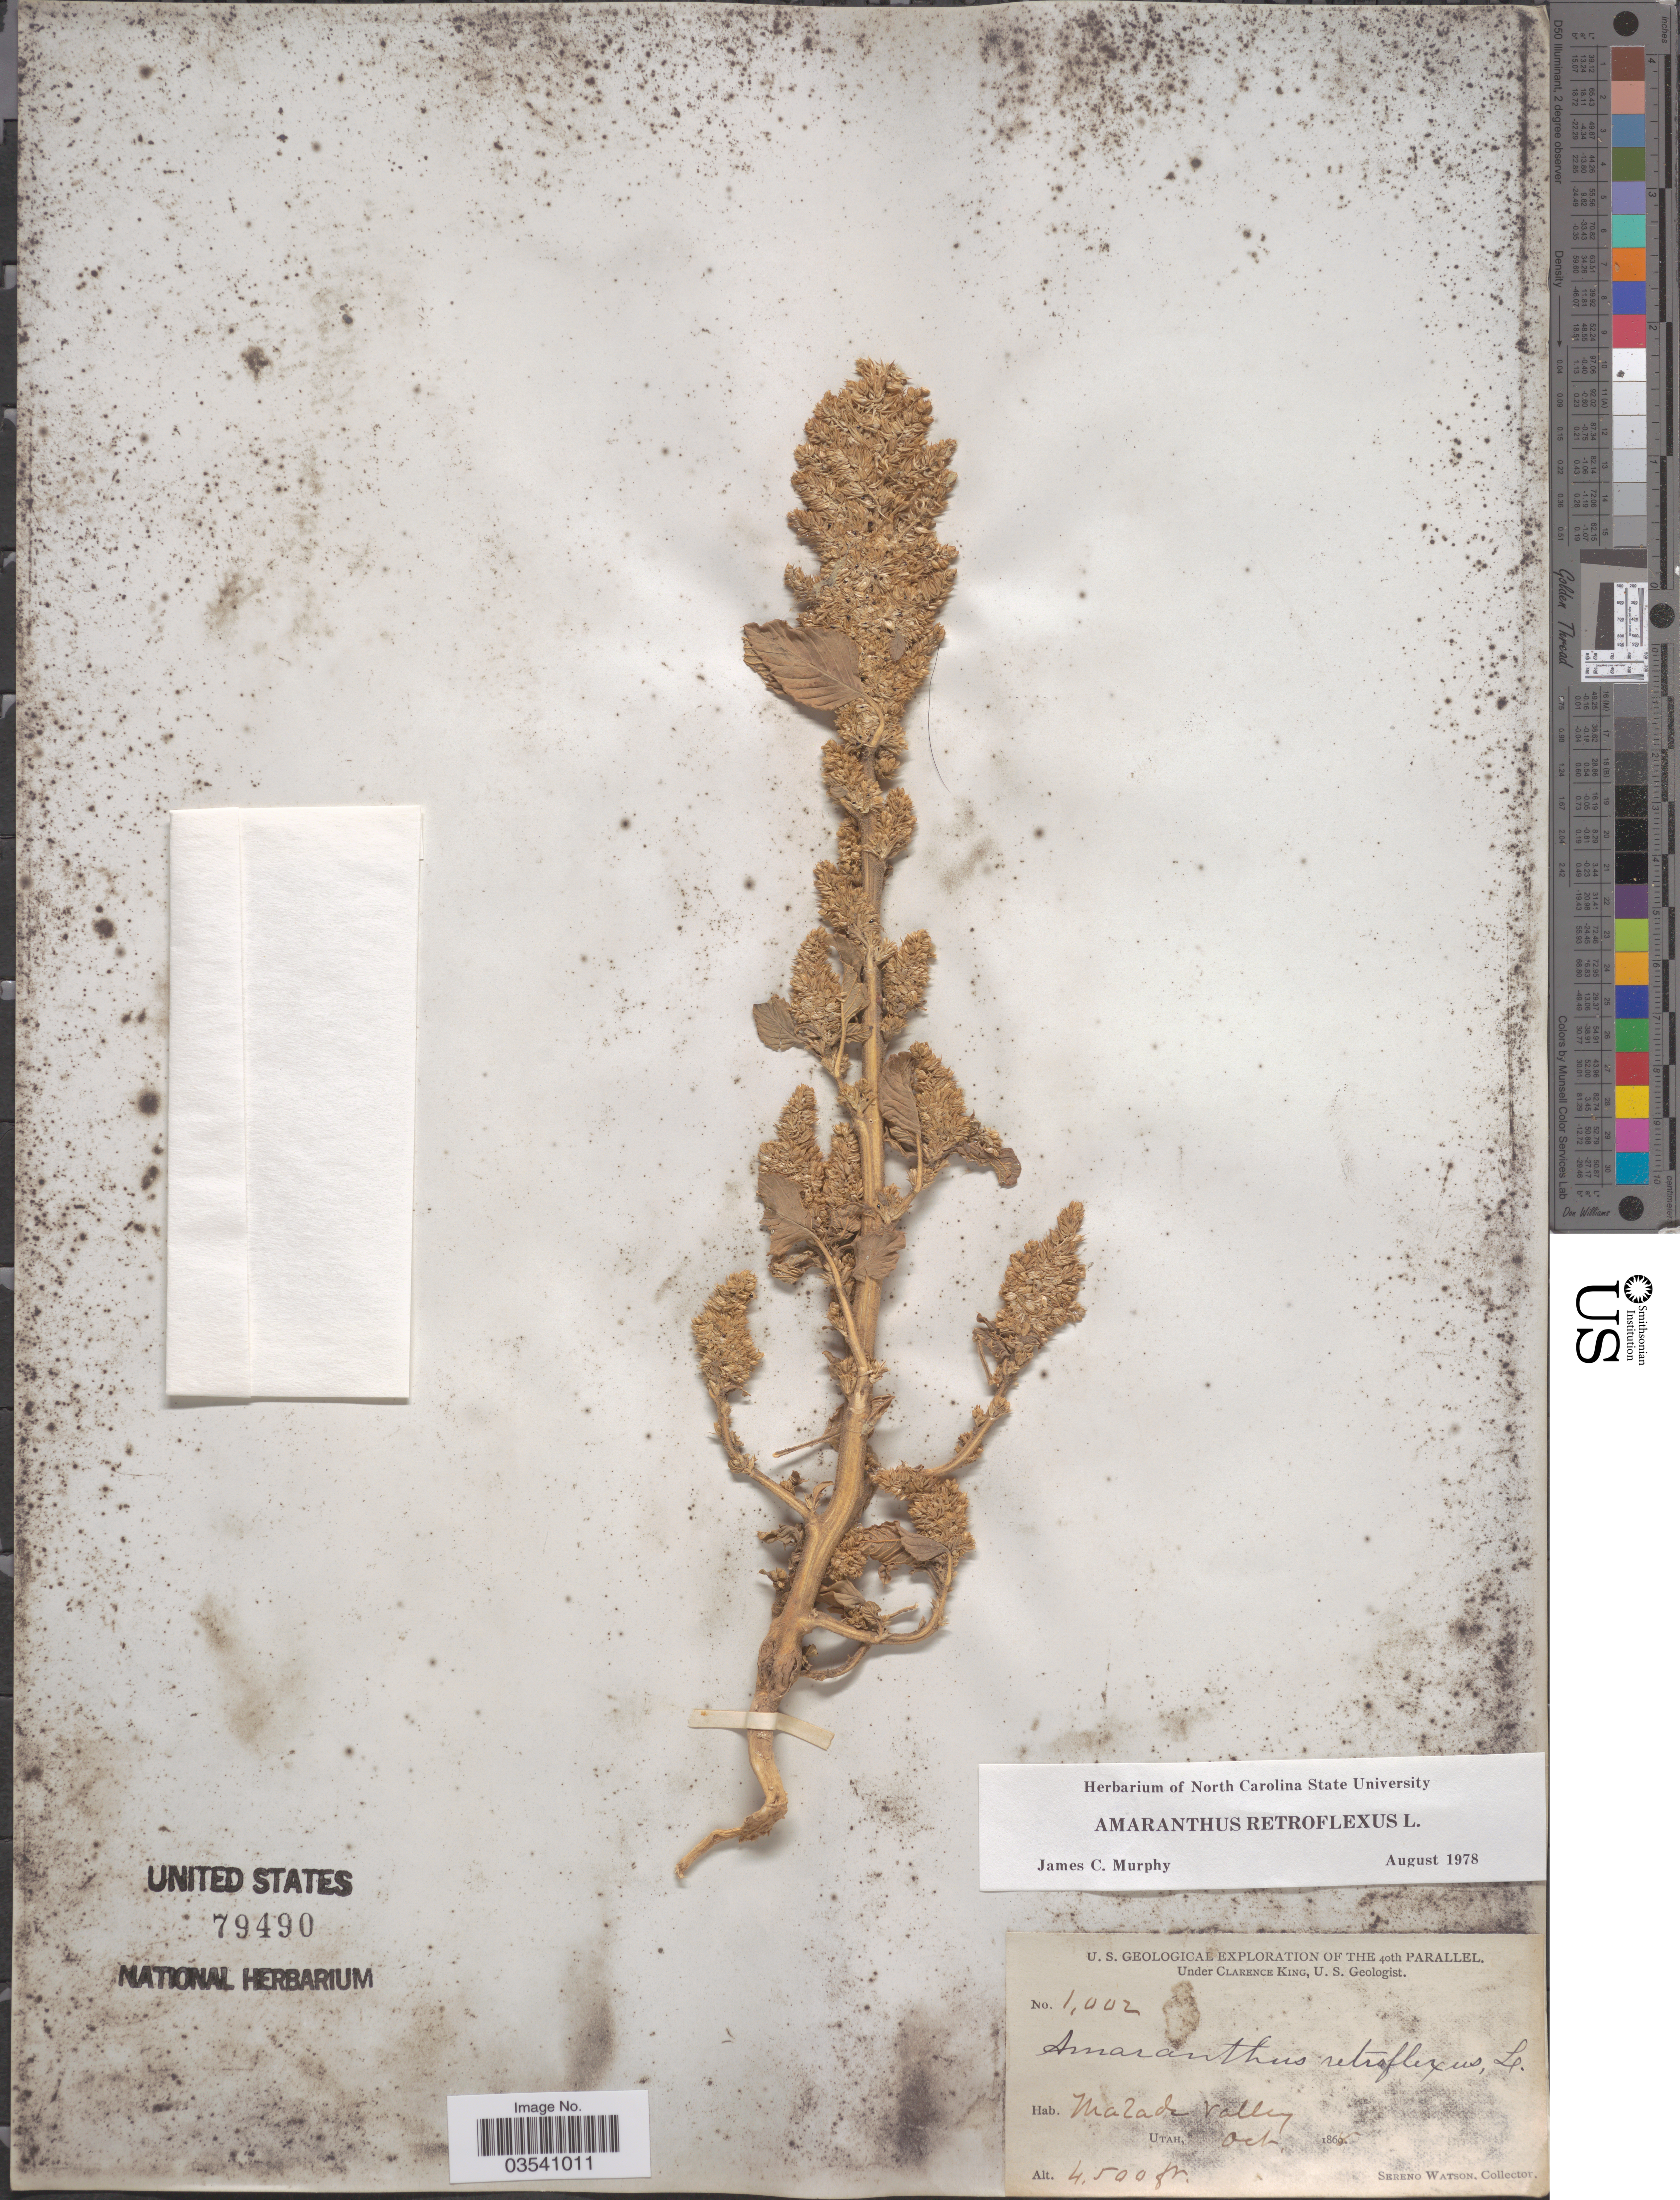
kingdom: Plantae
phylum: Tracheophyta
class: Magnoliopsida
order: Caryophyllales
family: Amaranthaceae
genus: Amaranthus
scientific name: Amaranthus retroflexus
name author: L.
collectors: S. Watson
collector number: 1002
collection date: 1869-10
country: United States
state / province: Utah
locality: Malade Valley.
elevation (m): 1372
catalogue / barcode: US 79490